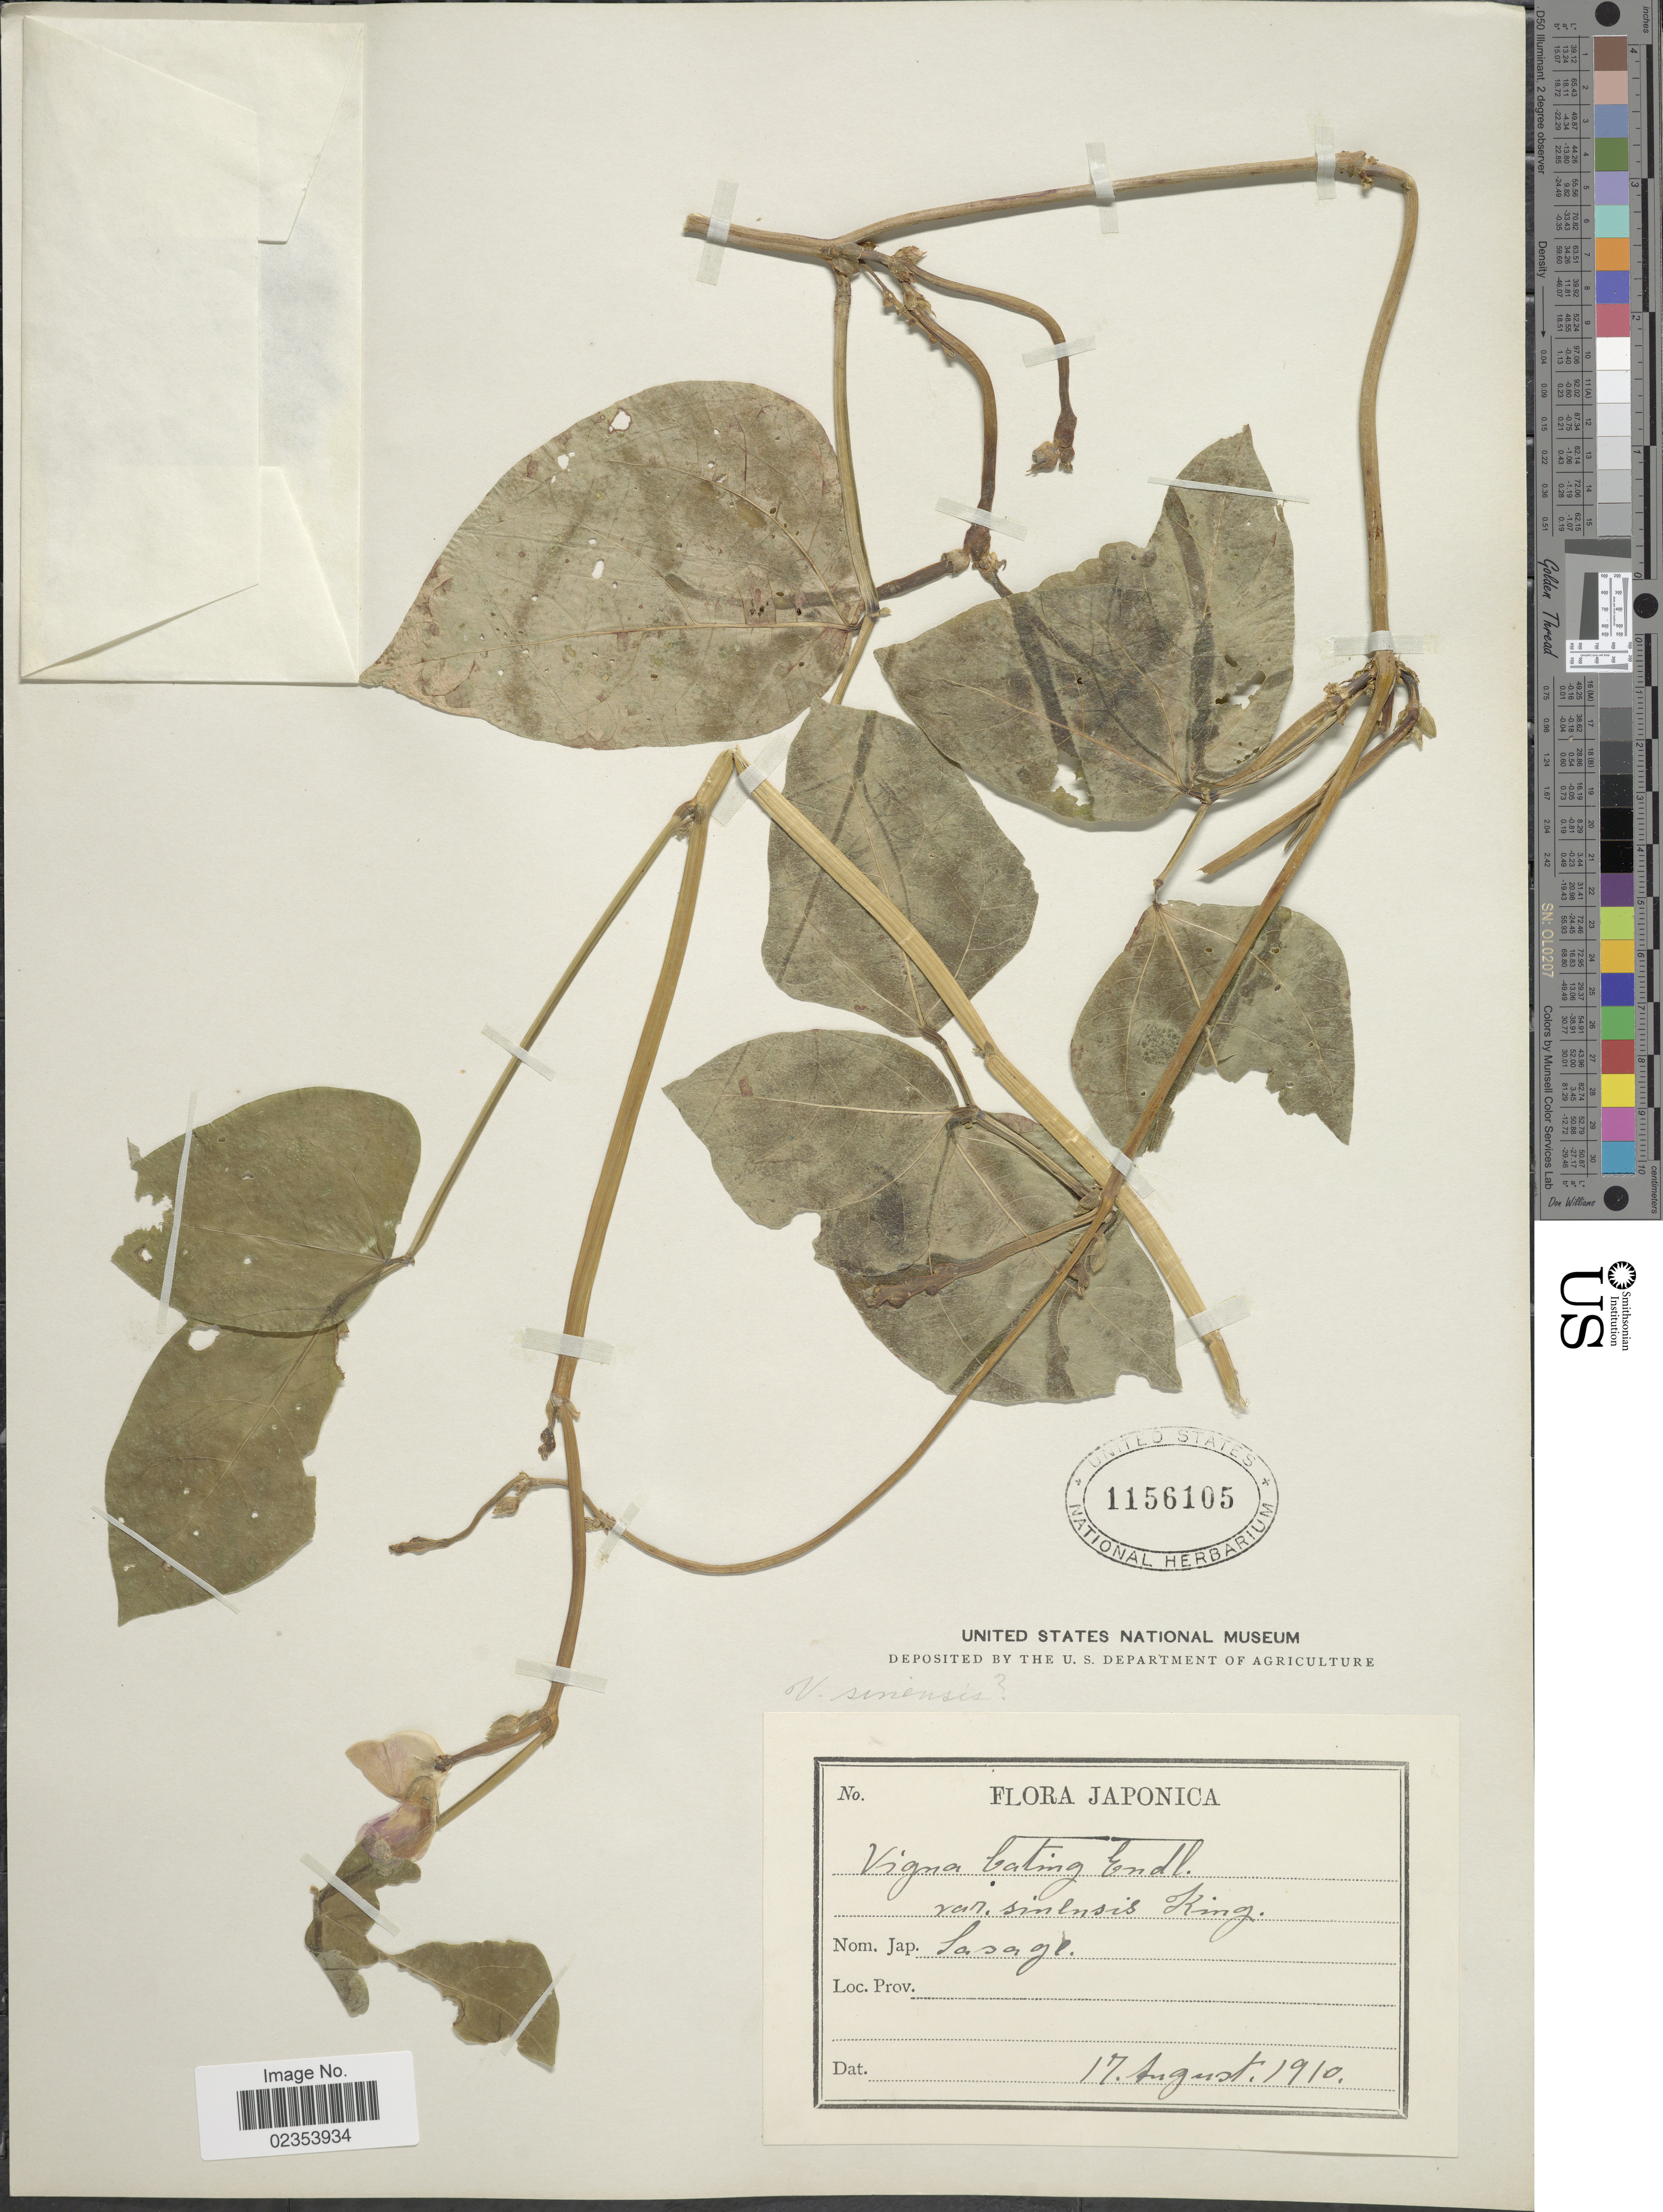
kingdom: Plantae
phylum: Tracheophyta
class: Magnoliopsida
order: Fabales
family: Fabaceae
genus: Vigna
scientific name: Vigna unguiculata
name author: (L.) Walp.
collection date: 1910-08-17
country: Japan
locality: Japonica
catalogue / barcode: US 1156105